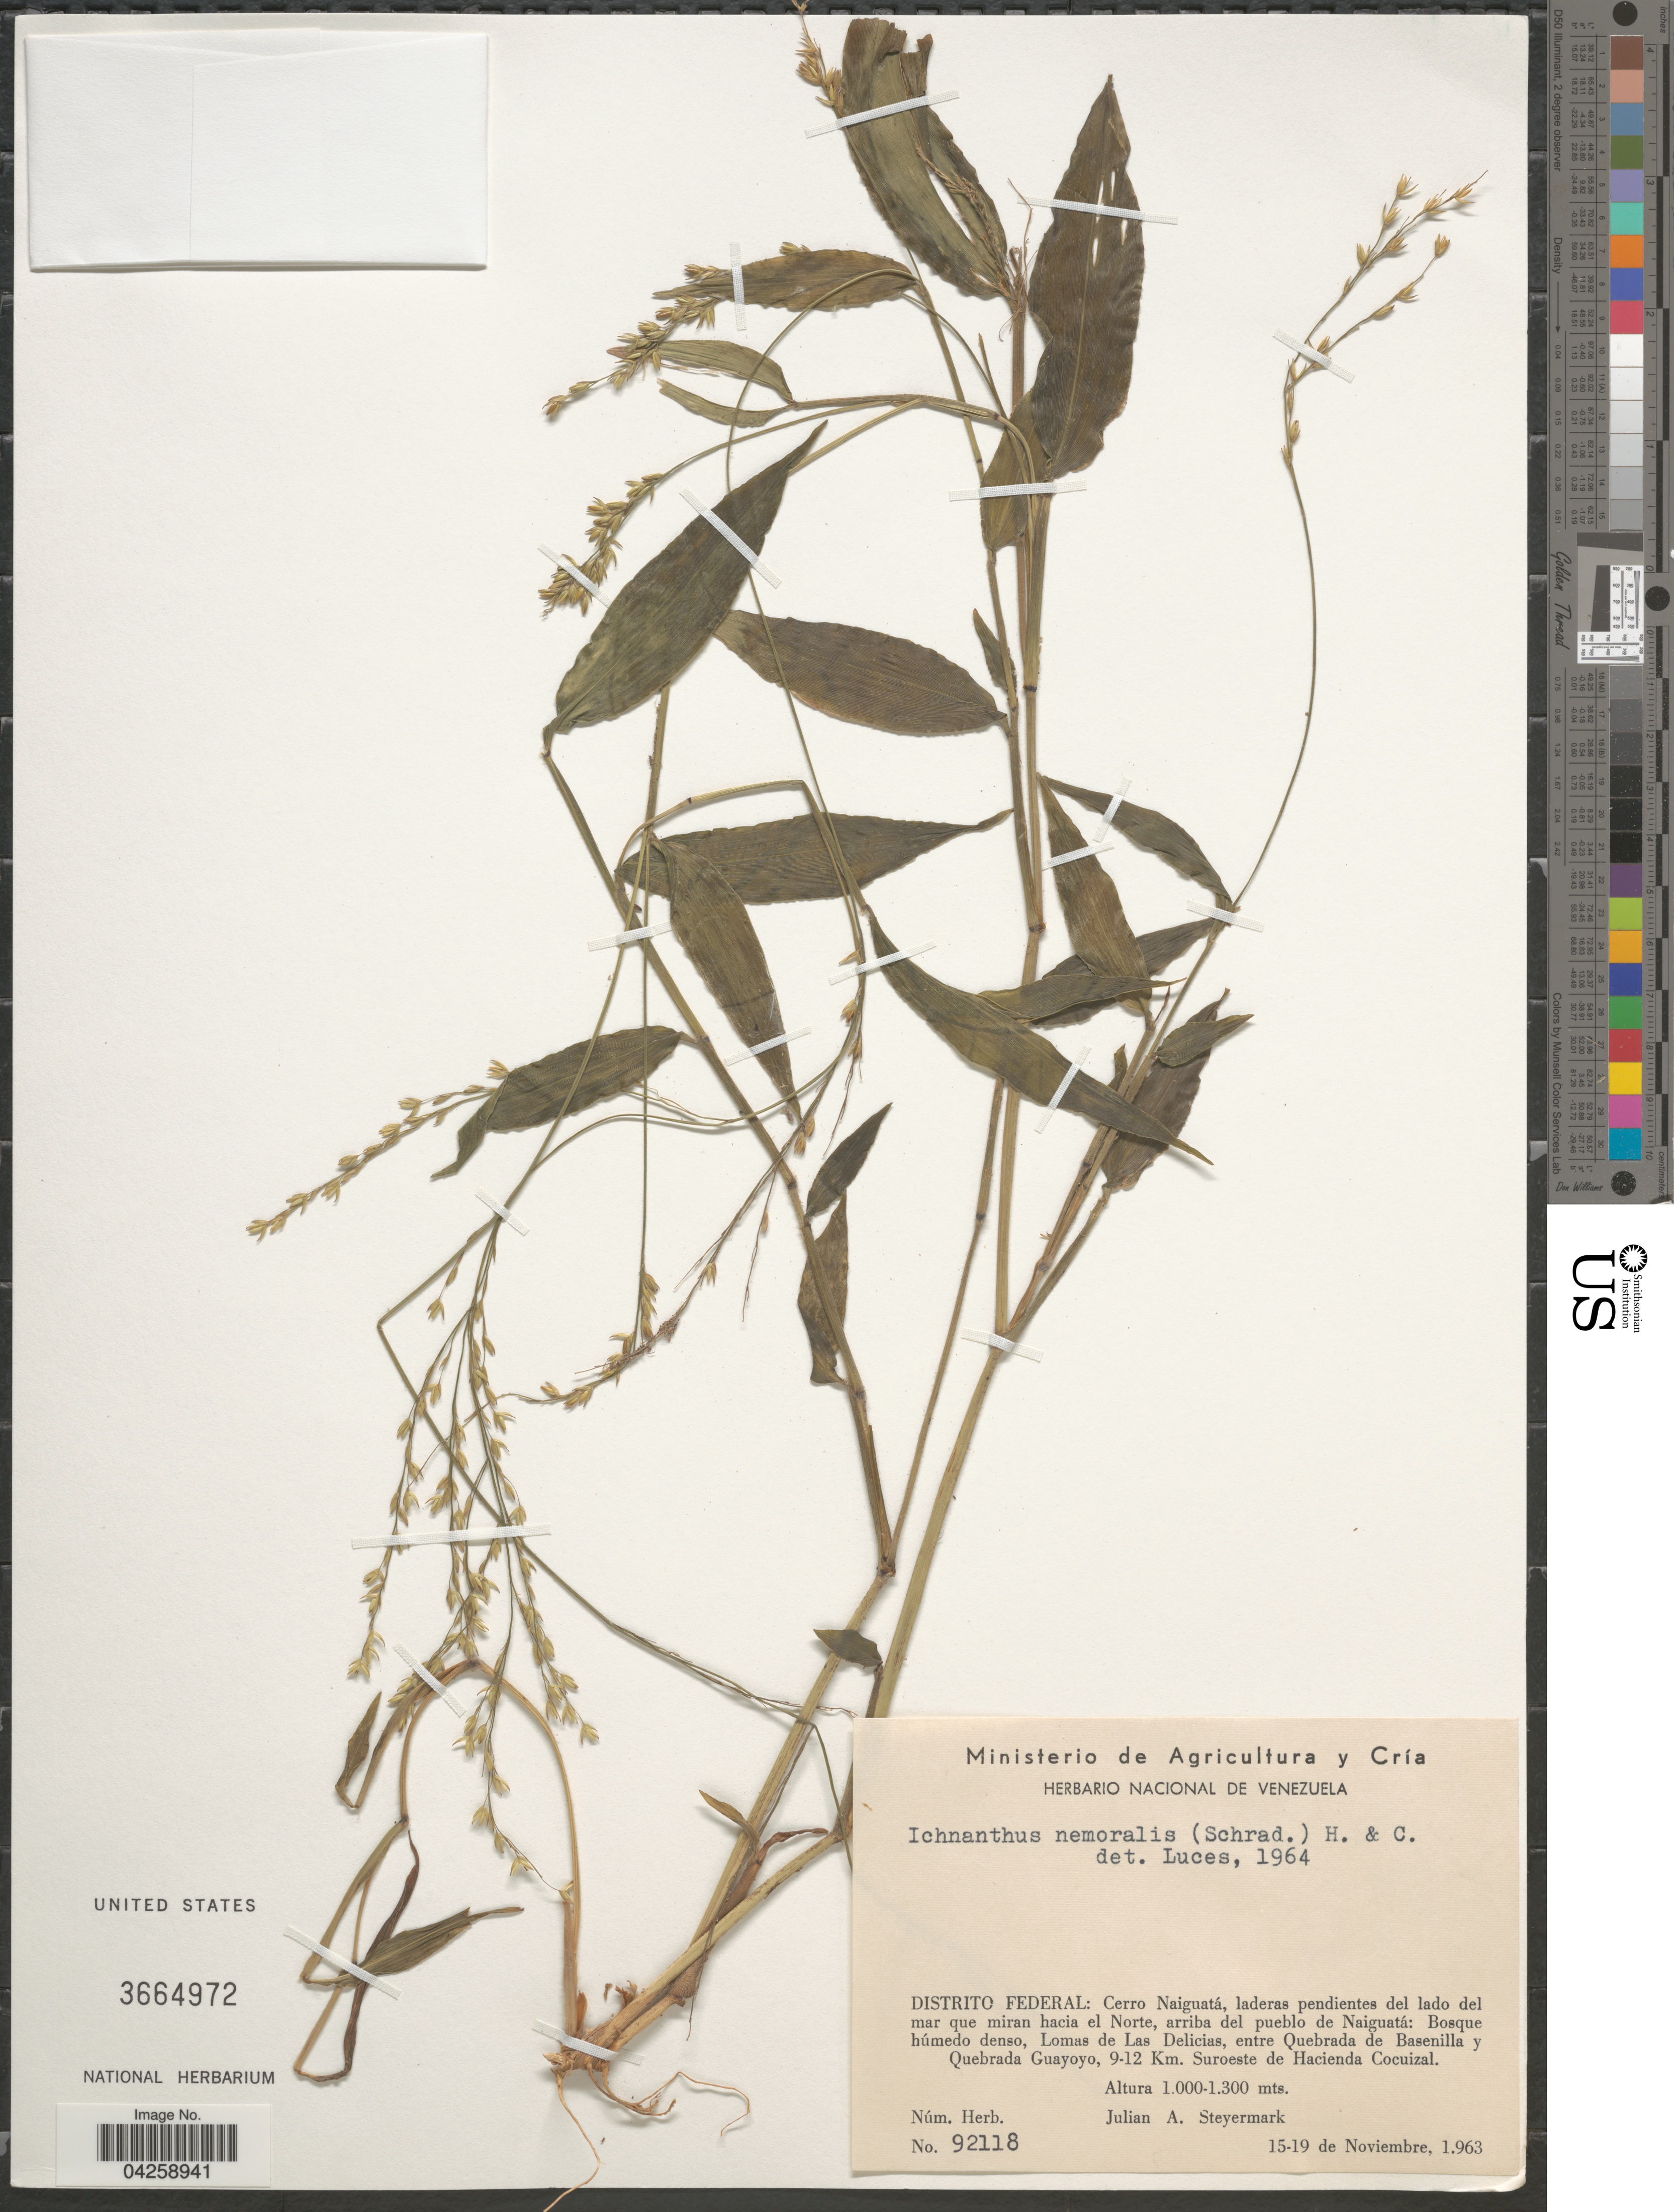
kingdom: Plantae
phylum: Tracheophyta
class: Liliopsida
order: Poales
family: Poaceae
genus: Ichnanthus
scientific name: Ichnanthus nemoralis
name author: (Schrad.) Hitchc. & Chase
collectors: J. Steyermark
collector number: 92118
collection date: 1963-11-15/1963-11-19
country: Venezuela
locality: Distrito Federal: Cerro Naiguatá, laderas pendientes del lado del mar que miran hacia el Norte, arriba del pueblo de Naiguatá: Bosque húmedo denso, Lomas de Las Delicias, entre Quebrada de Basenilla y Quebrada Guayoyo, 9-12 Km. Suroeste de Hacienda Cocuizal.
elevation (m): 1000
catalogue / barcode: US 3664972